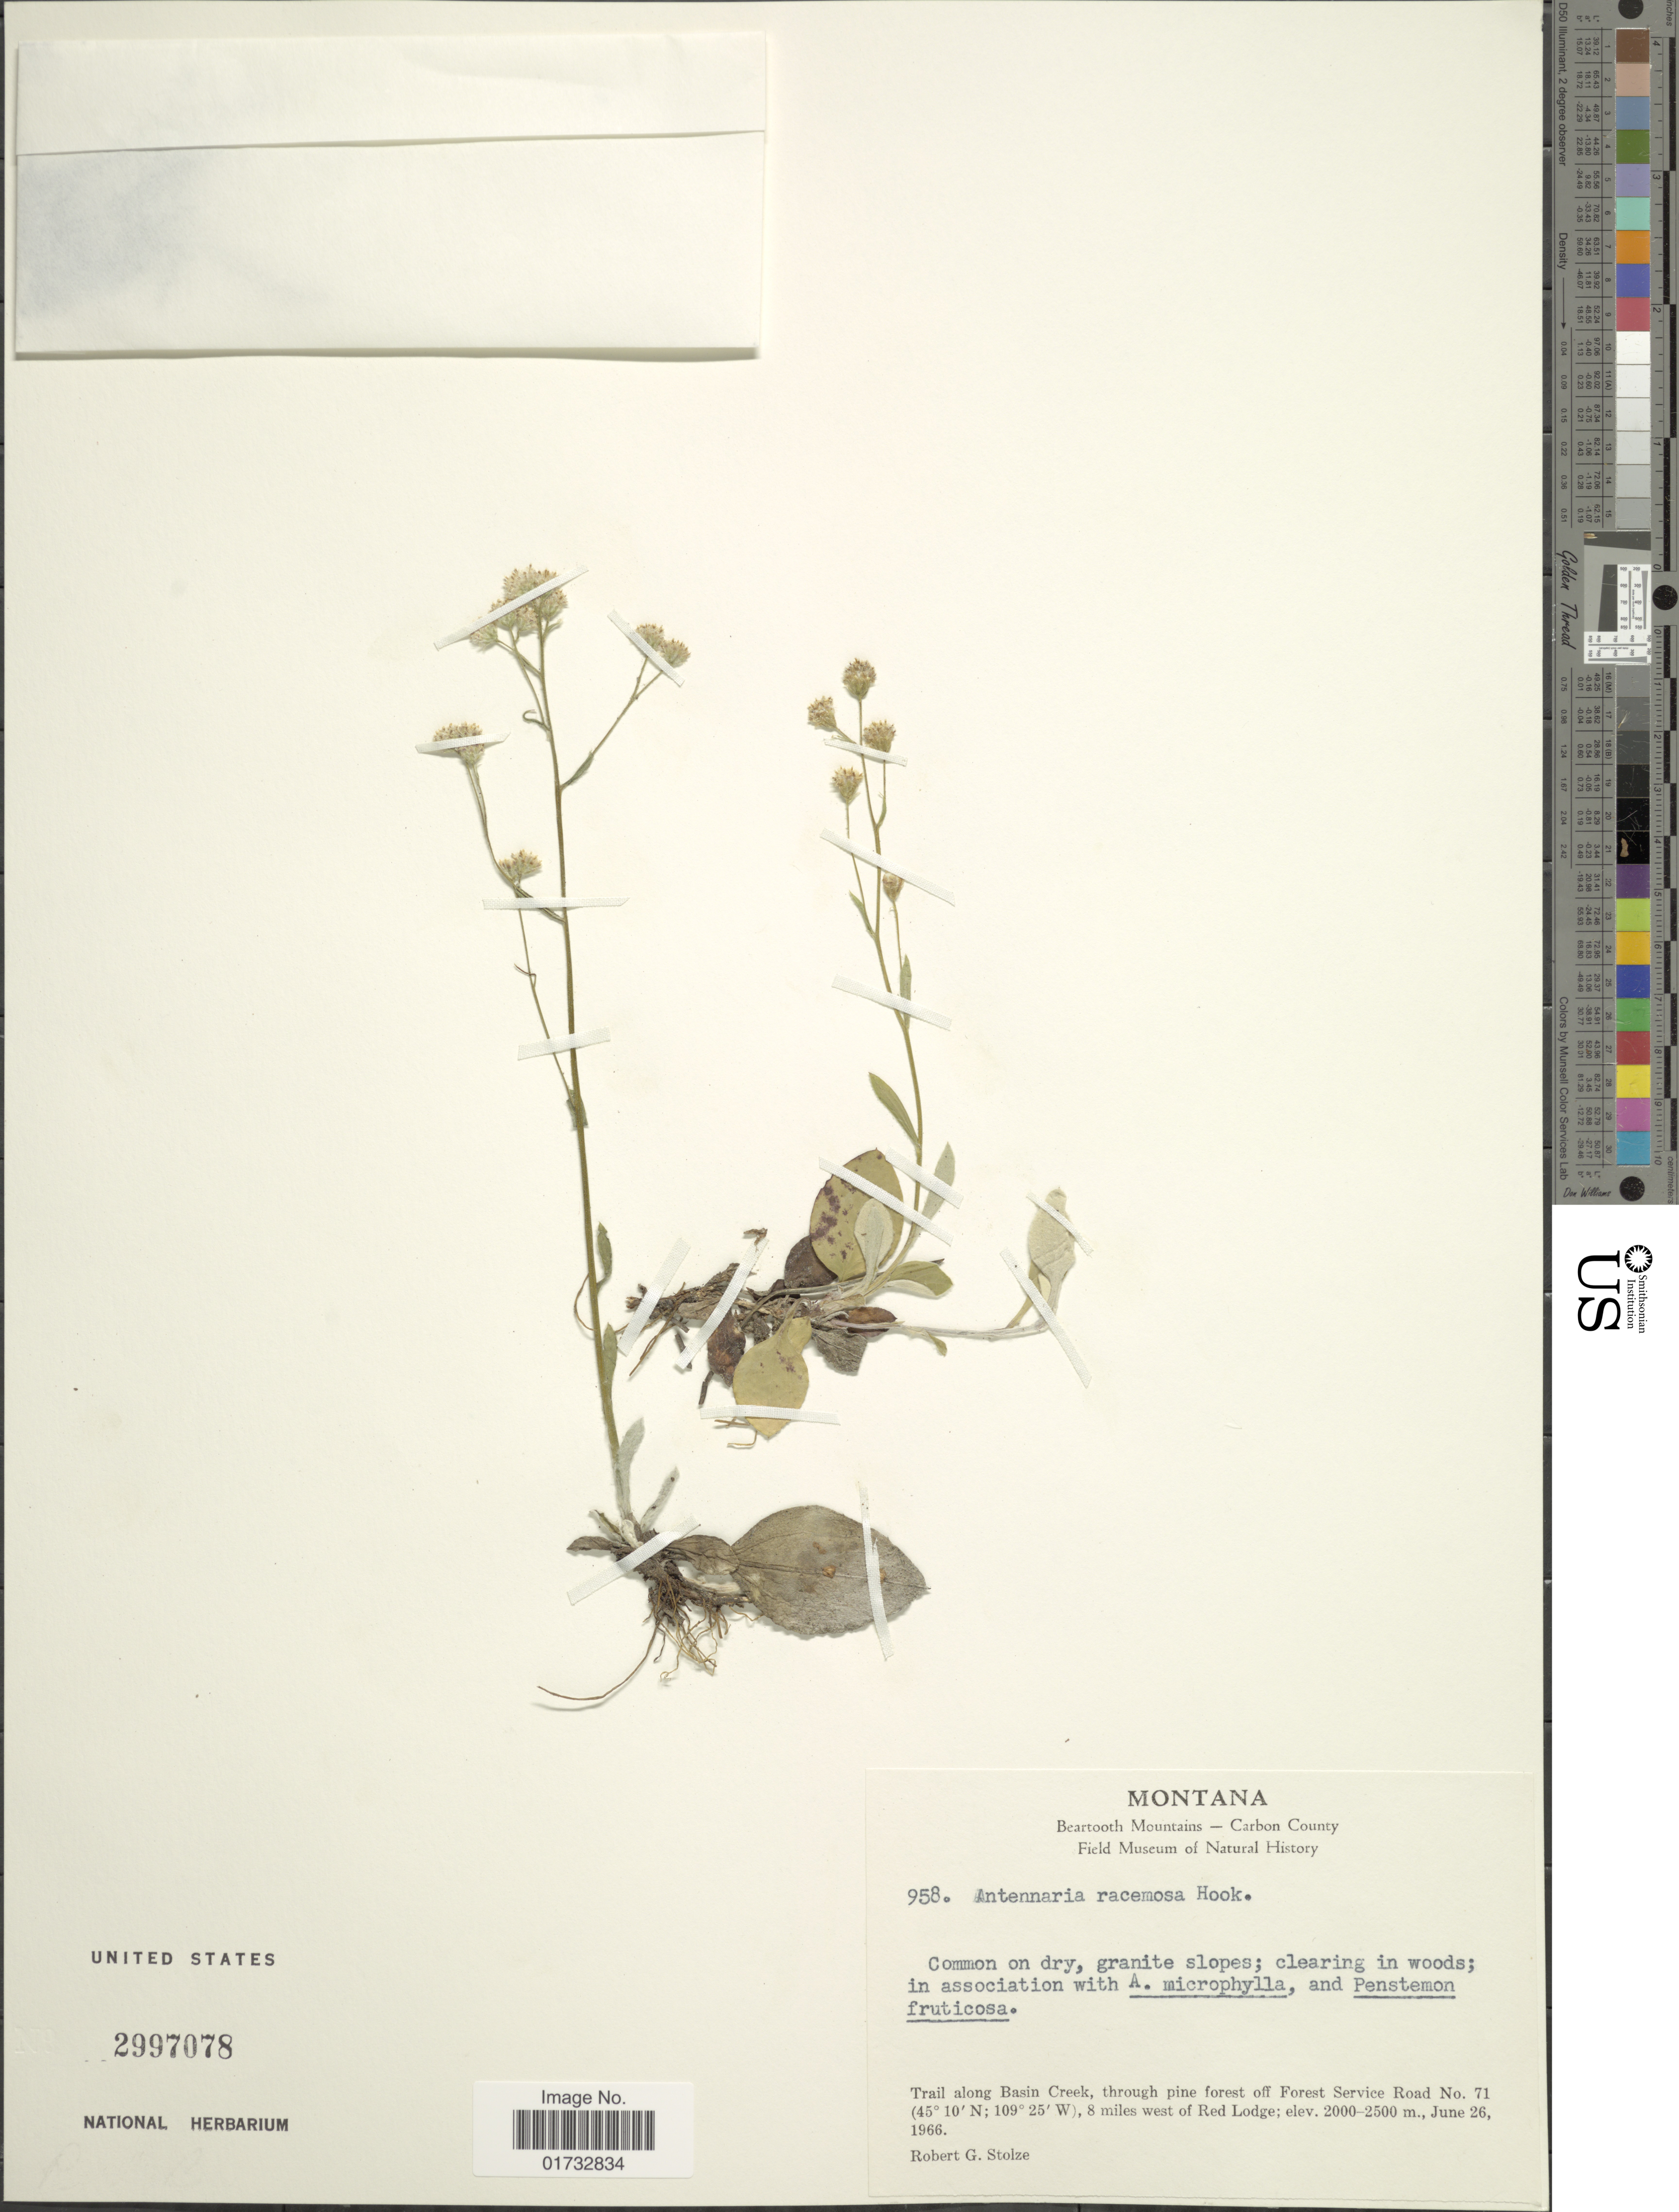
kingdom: Plantae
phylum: Tracheophyta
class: Magnoliopsida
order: Asterales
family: Asteraceae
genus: Antennaria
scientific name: Antennaria racemosa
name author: Hook.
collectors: R. G. Stolze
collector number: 958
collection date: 1966-06-26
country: United States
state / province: Montana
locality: Trail along Basin Creek, through pine forest off Forest Service Road No. 71, 8 miles west of Red Lodge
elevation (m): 2000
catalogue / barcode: US 2997078